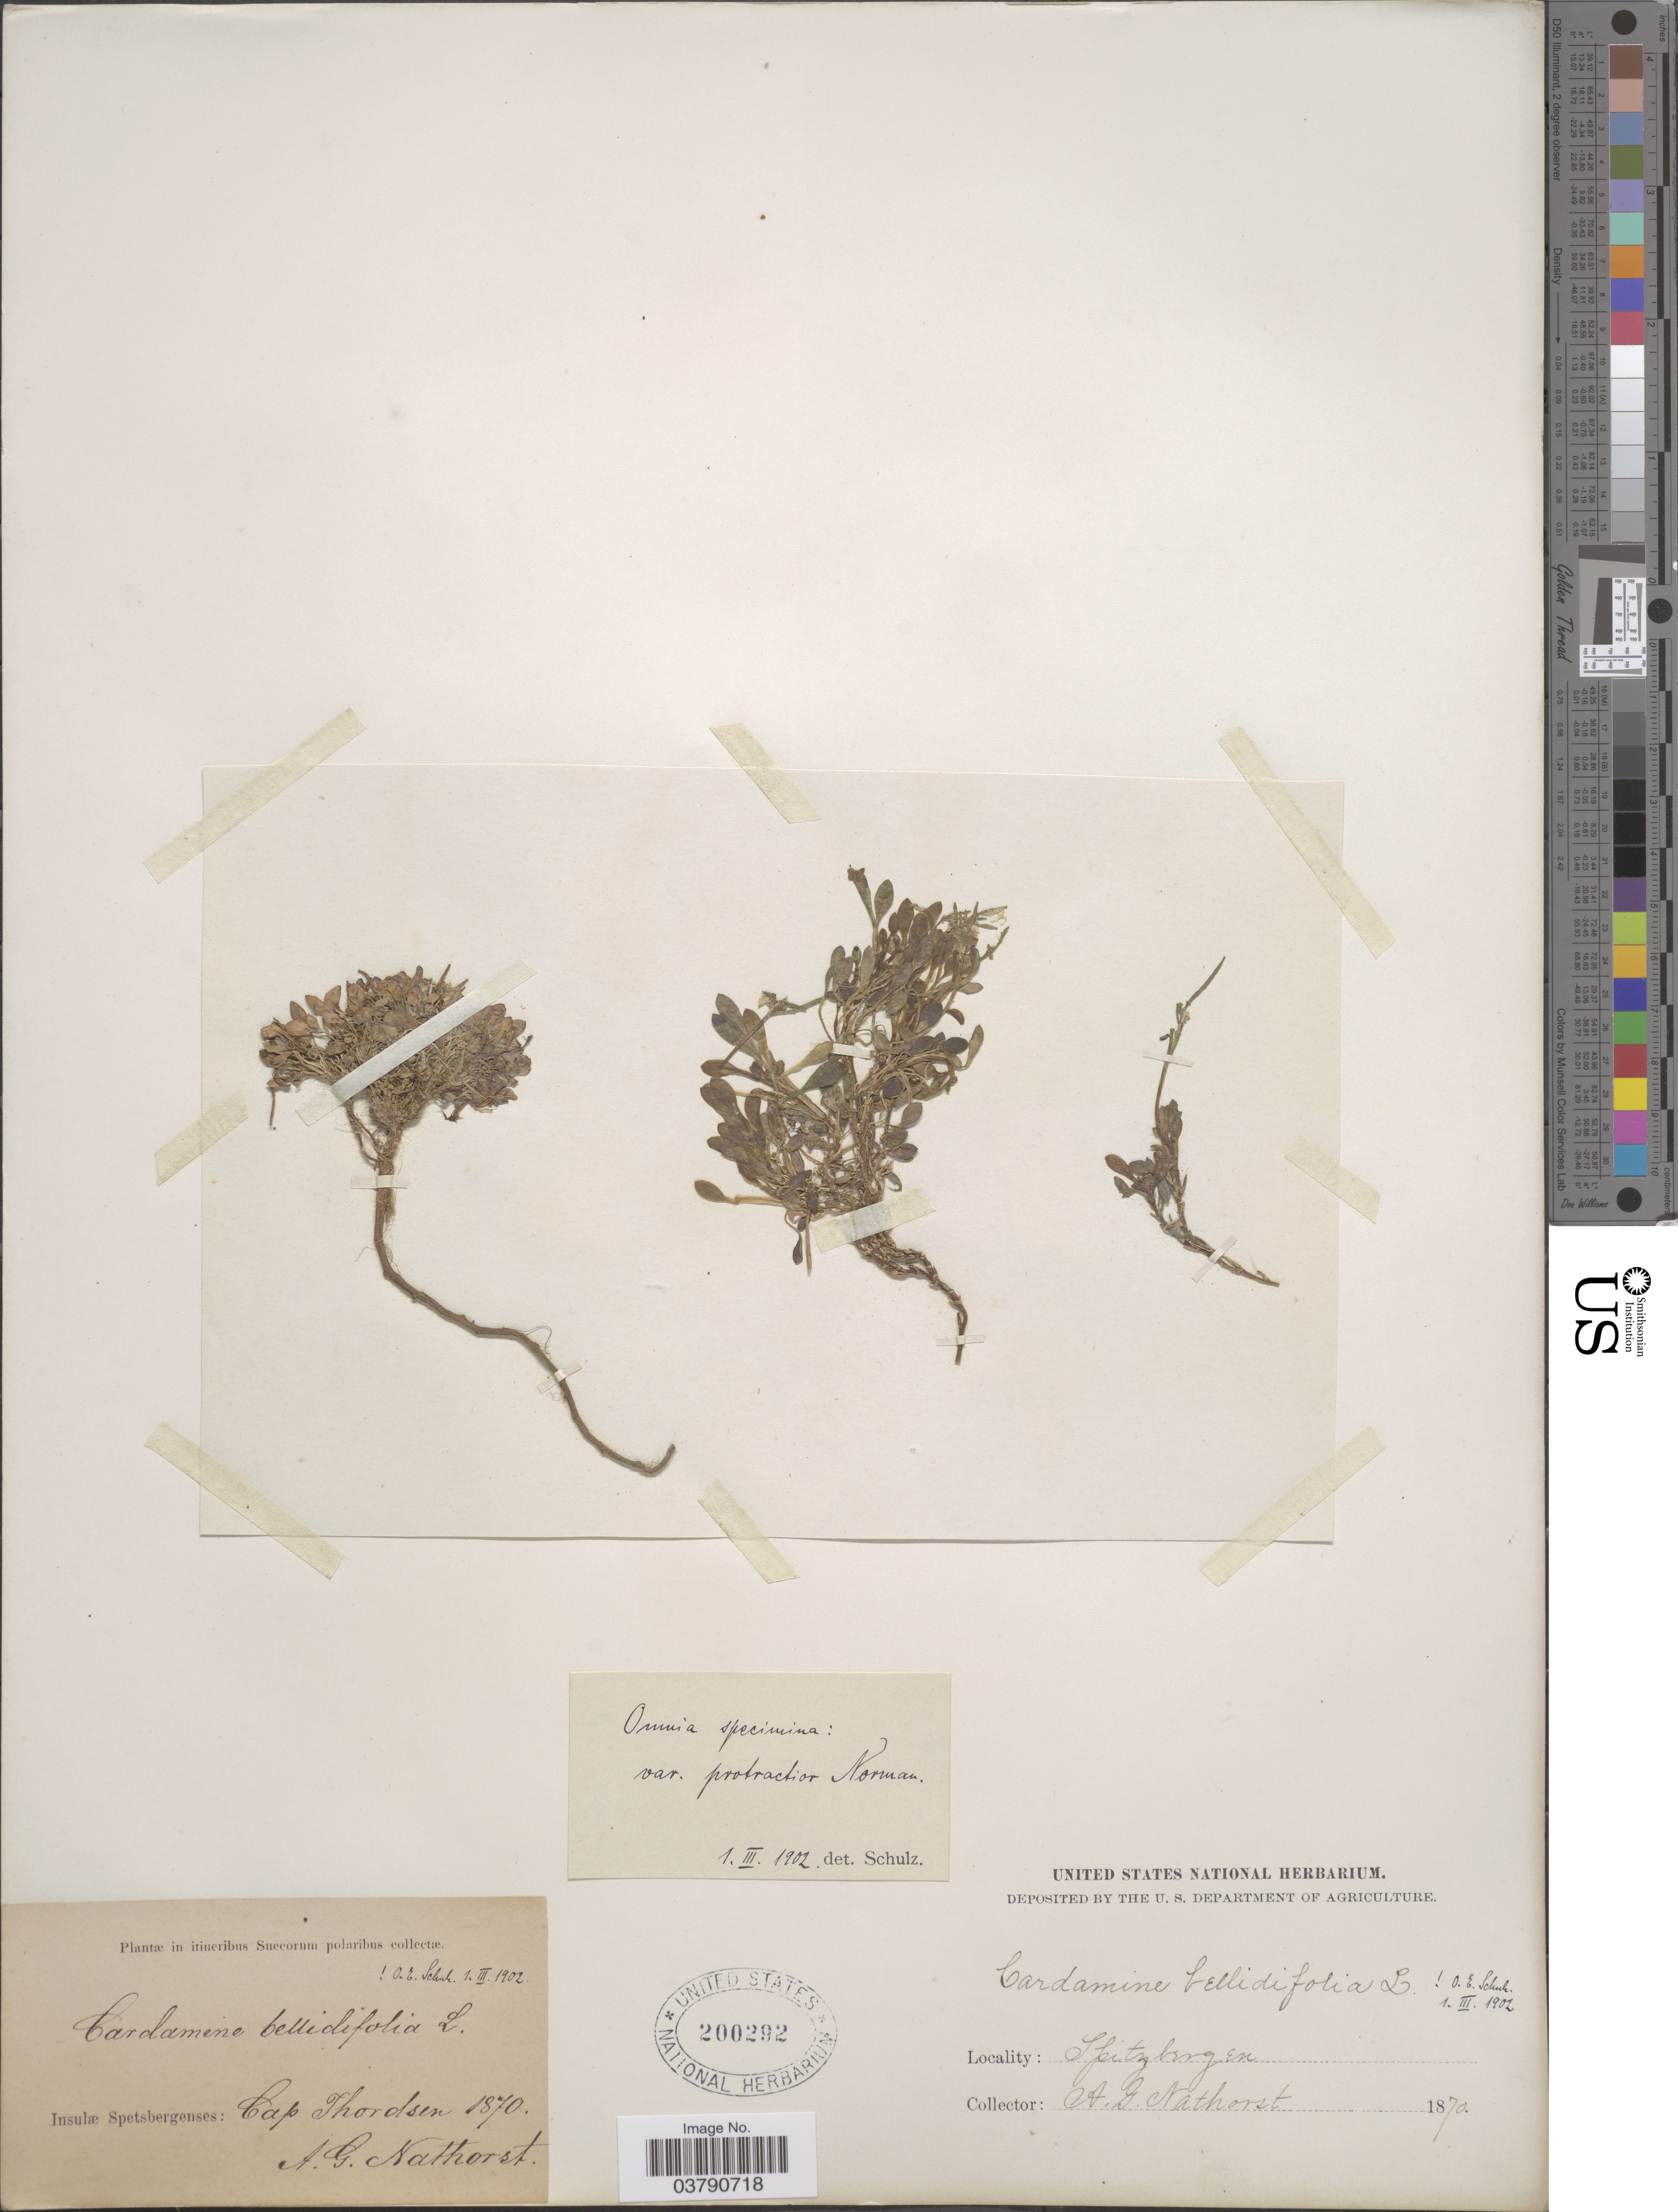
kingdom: Plantae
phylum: Tracheophyta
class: Magnoliopsida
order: Brassicales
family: Brassicaceae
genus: Cardamine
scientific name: Cardamine bellidifolia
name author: L.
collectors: A. Nathorst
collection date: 1870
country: Norway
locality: Insulæ Spetsbergenses: Cap Thordsen. Spitzbergen.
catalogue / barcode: US 200292